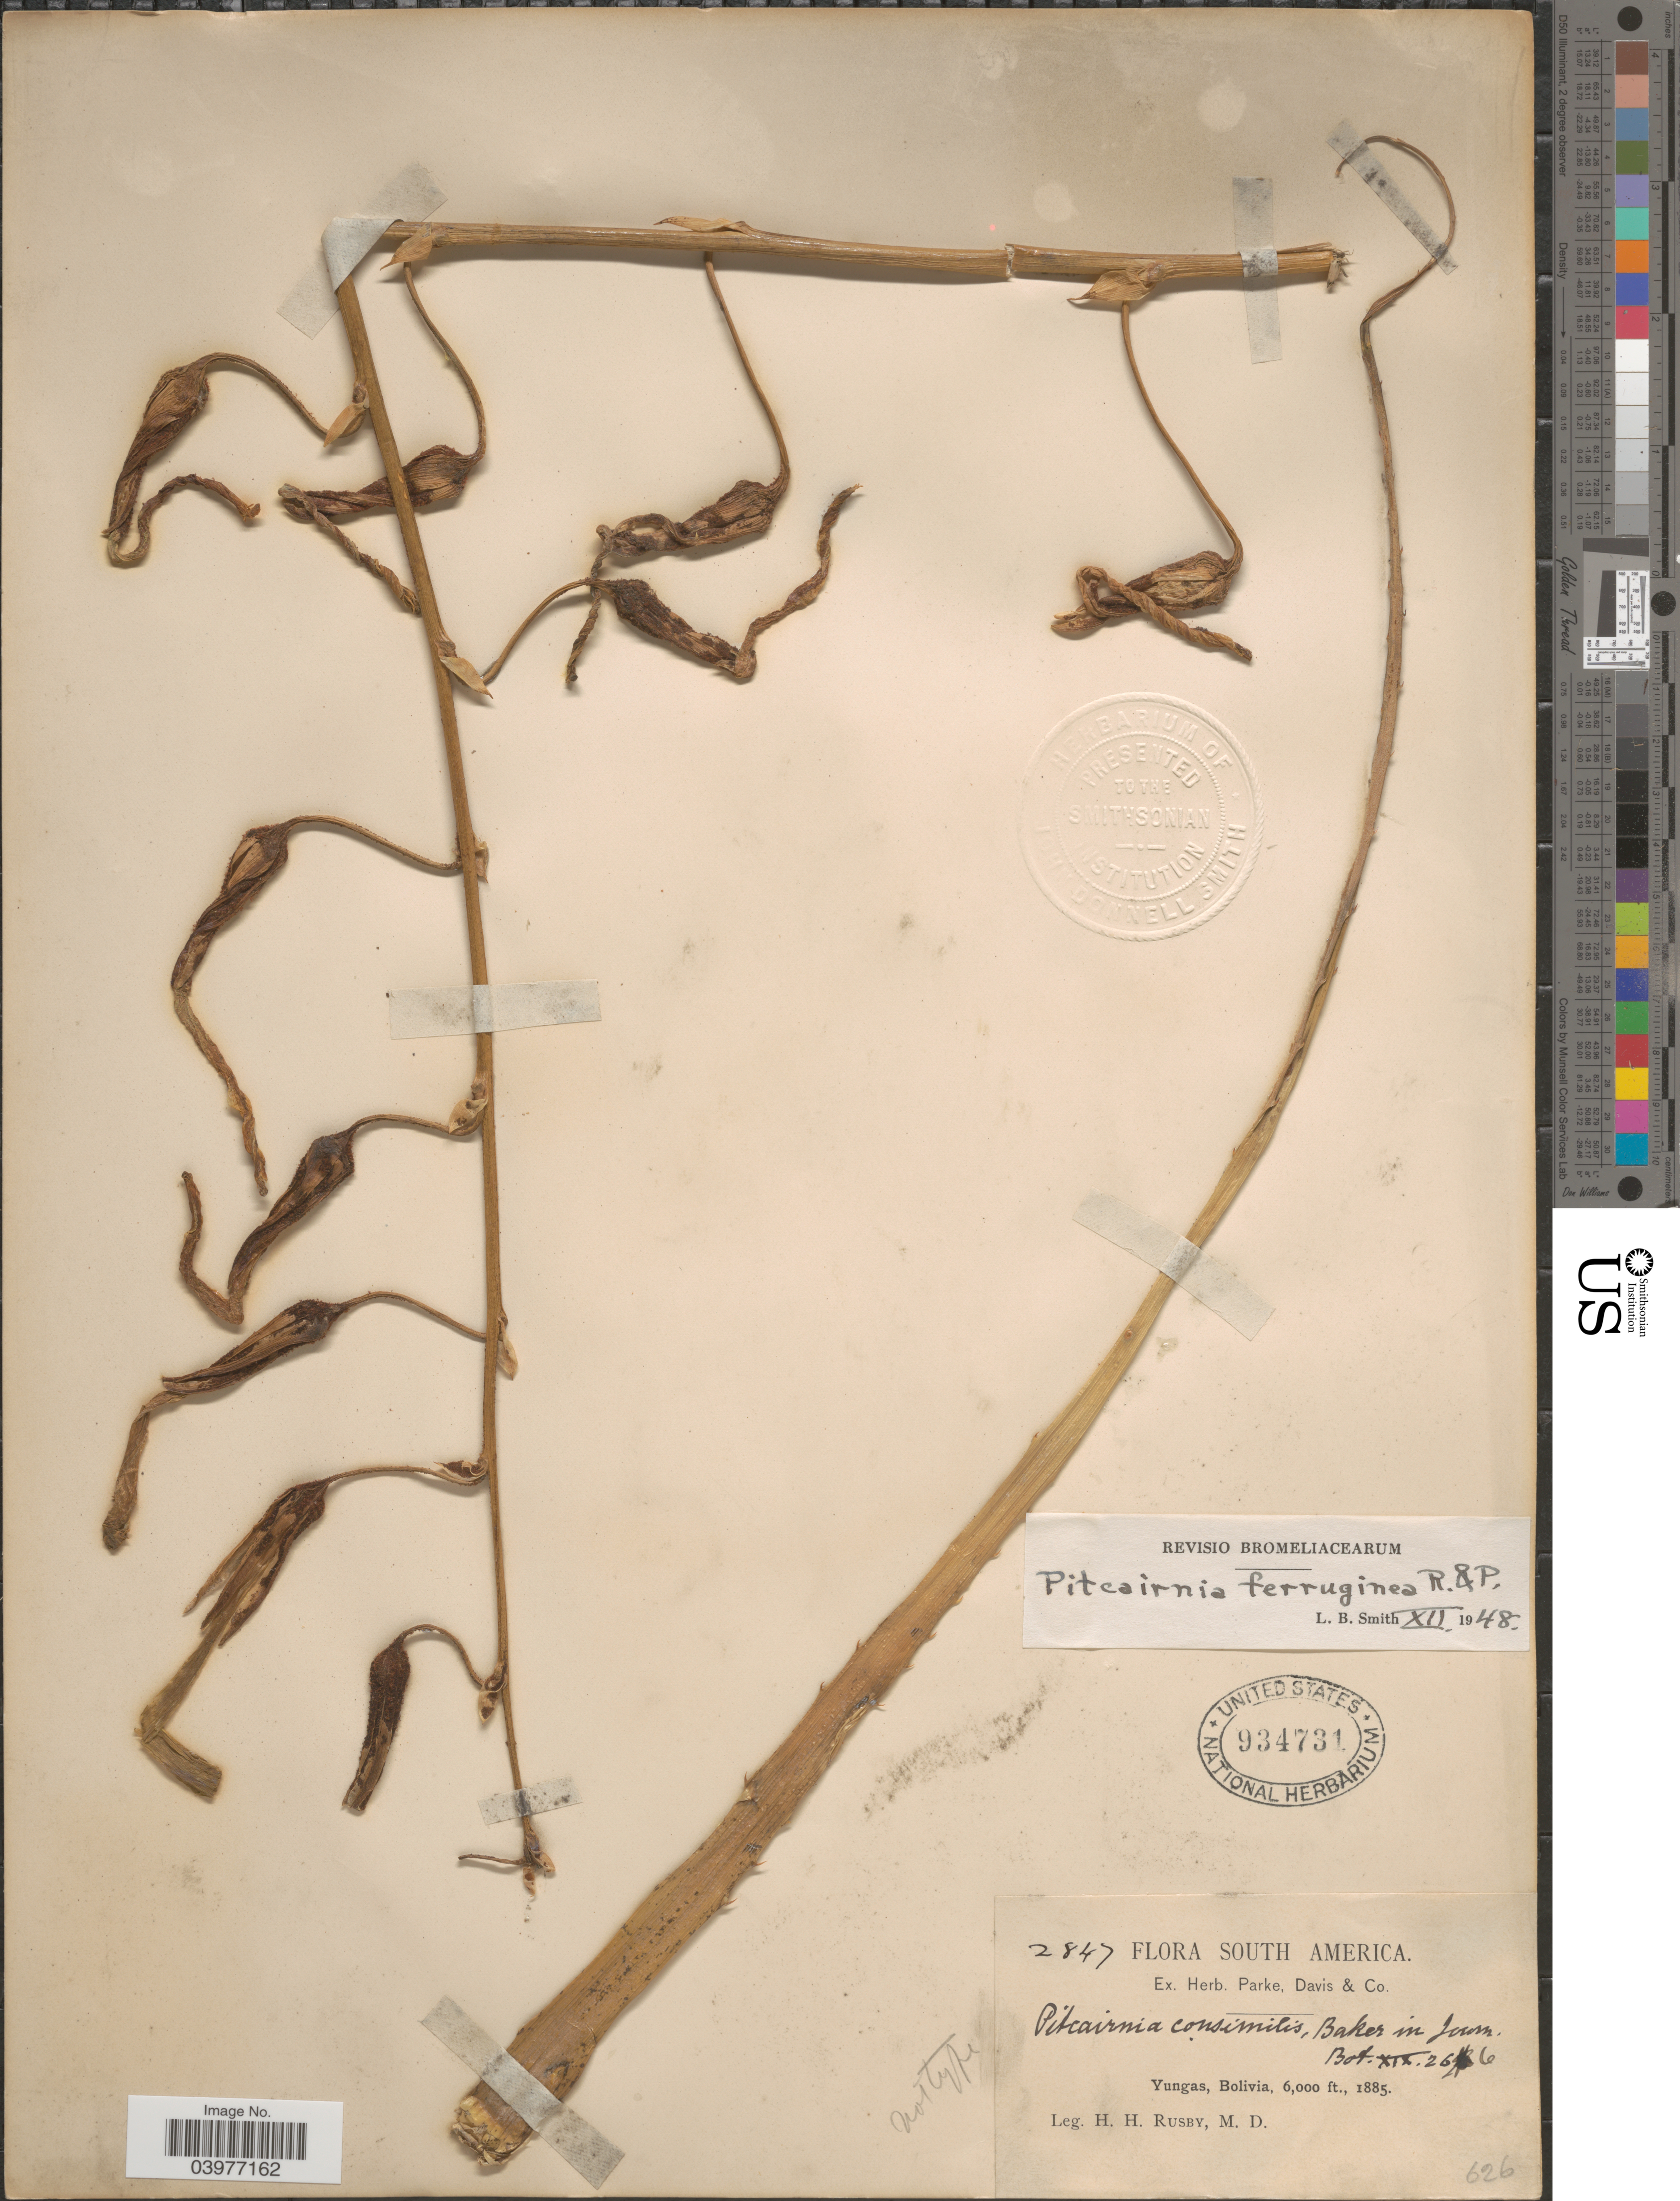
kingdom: Plantae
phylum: Tracheophyta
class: Liliopsida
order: Poales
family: Bromeliaceae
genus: Puya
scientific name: Puya ferruginea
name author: (Ruiz & Pav.) L.B. Sm.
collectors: H. H. Rusby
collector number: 2847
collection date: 1885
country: Bolivia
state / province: La Paz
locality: Yungas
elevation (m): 1829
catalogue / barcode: US 934731